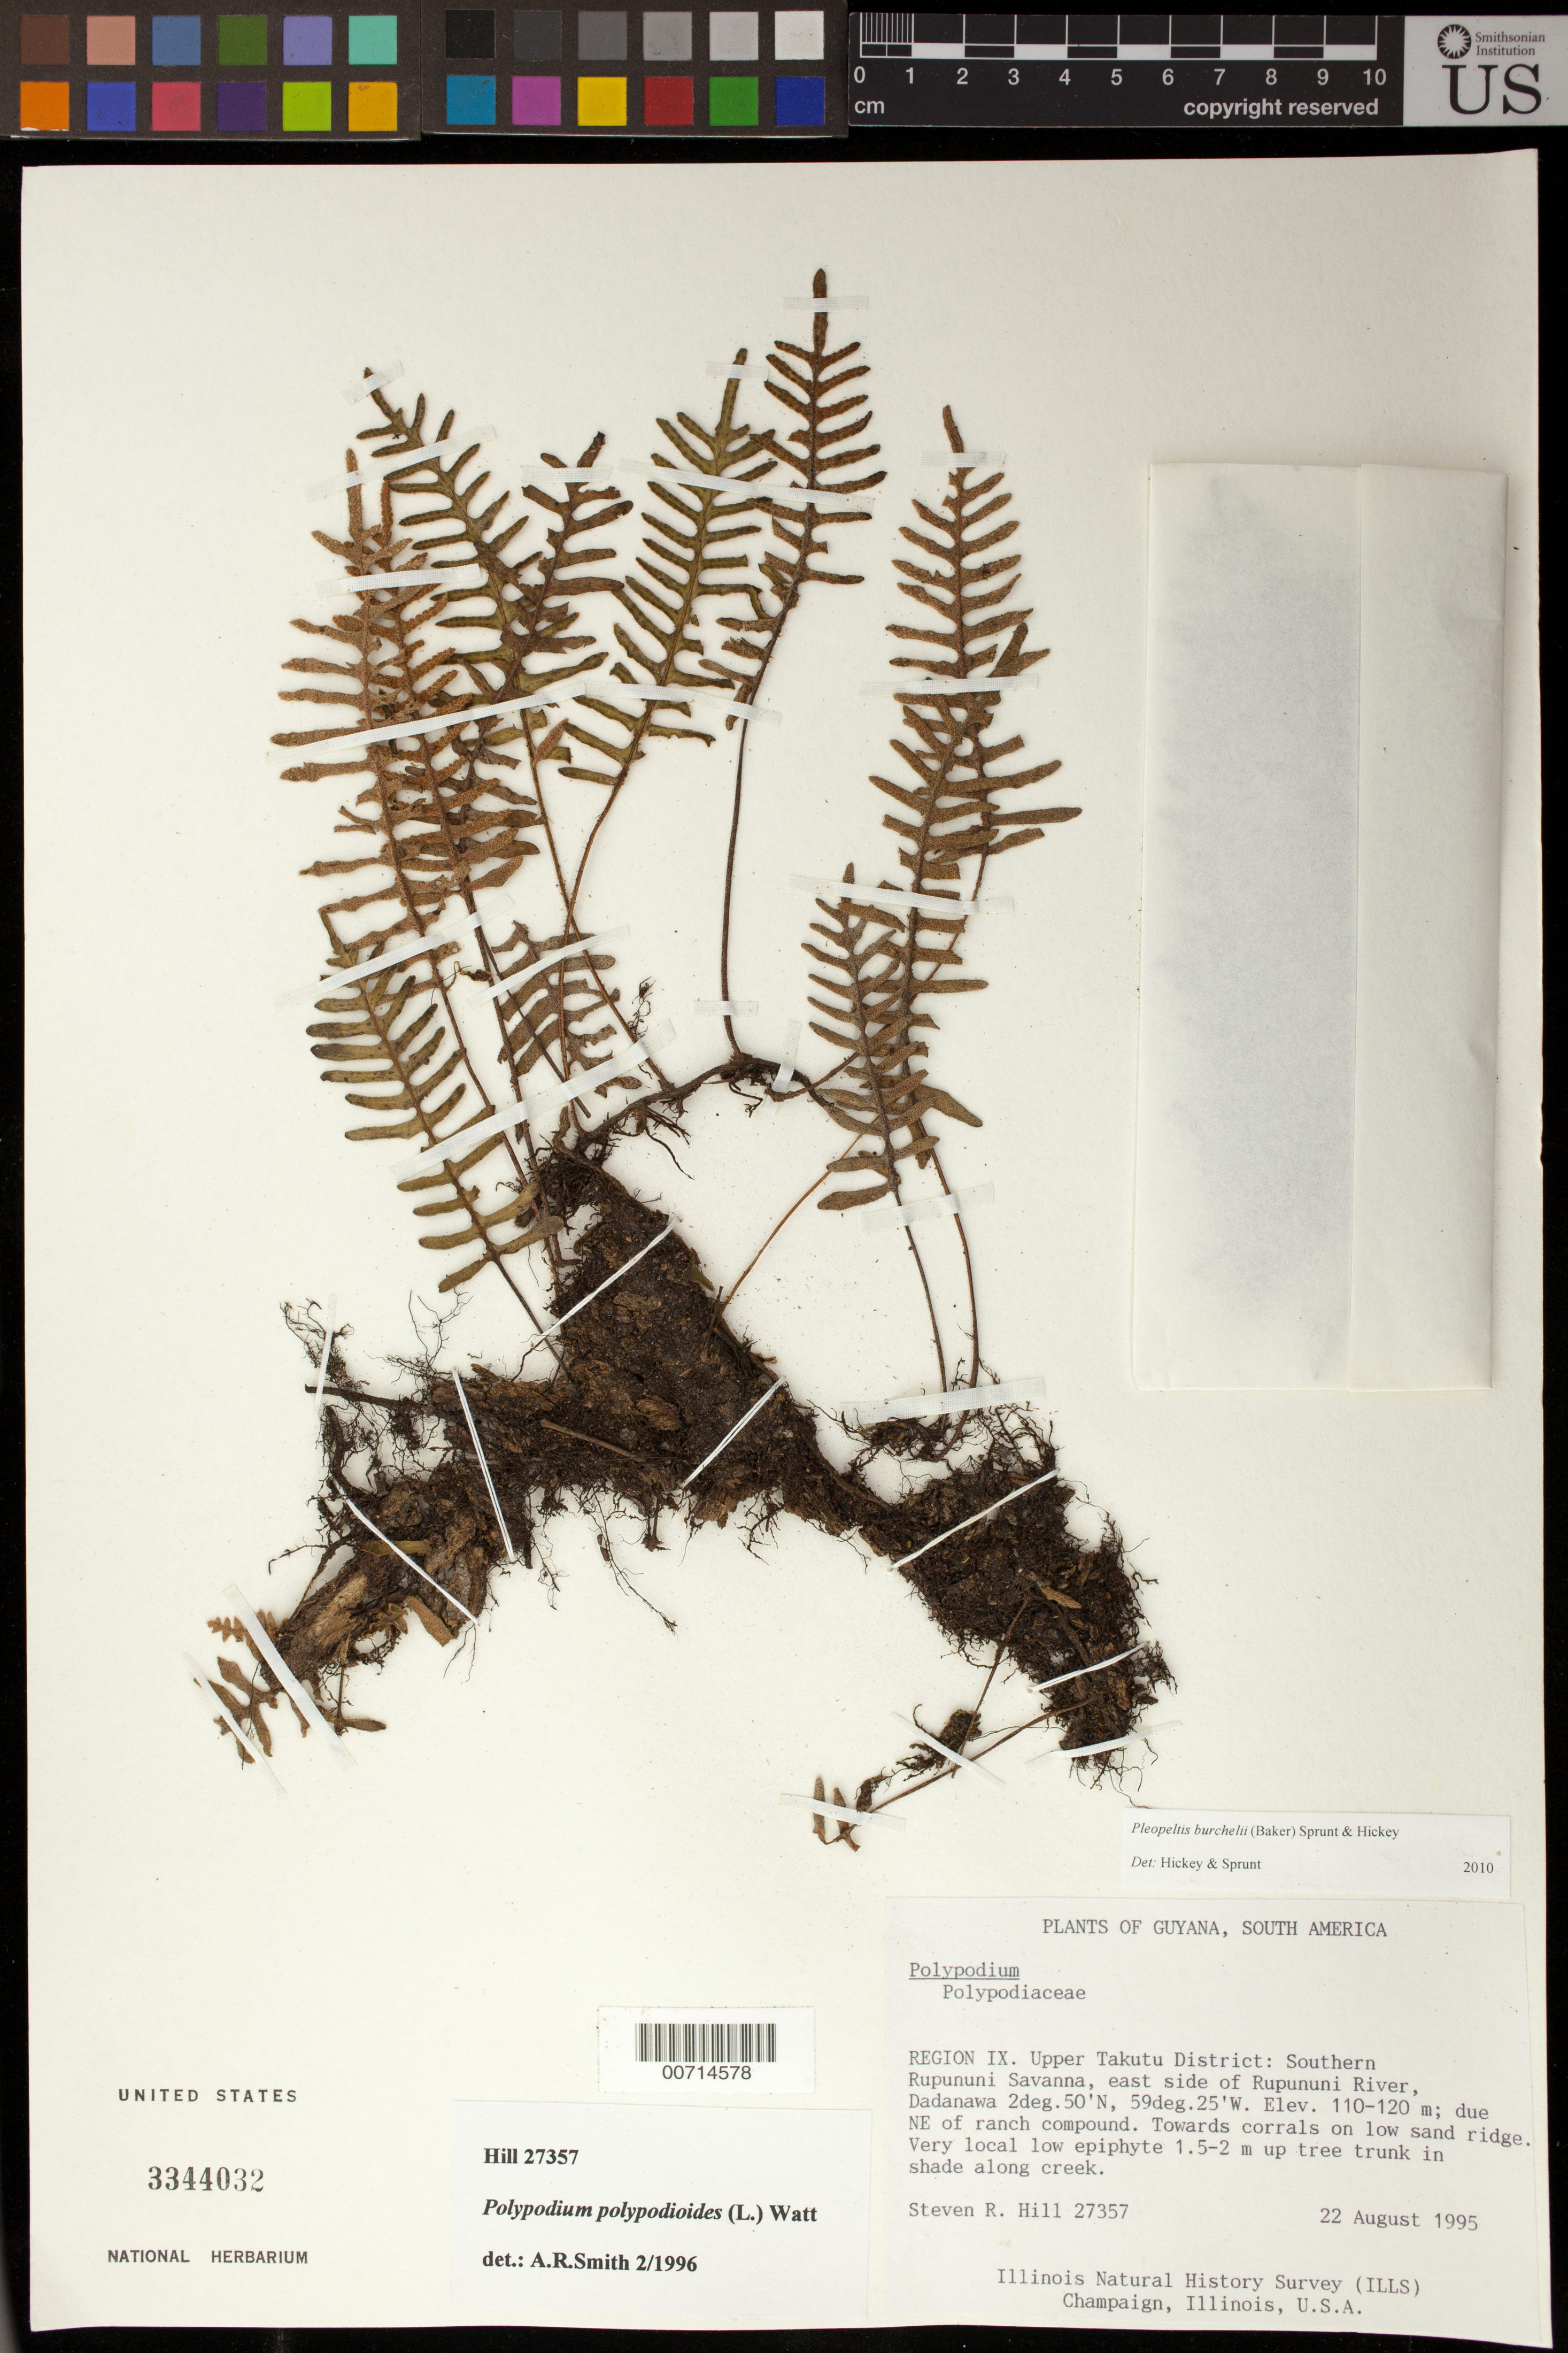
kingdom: Plantae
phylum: Tracheophyta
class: Polypodiopsida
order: Polypodiales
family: Polypodiaceae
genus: Pleopeltis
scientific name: Pleopeltis burchellii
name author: (Baker) Sprunt & Hickey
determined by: Hickey, R. J.; Sprunt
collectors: S. R. Hill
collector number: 27357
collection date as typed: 22-Aug-95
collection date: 1995-08-22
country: Guyana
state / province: U. Takutu-U. Essequibo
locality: Dadanawa, southern Rupununi Savanna, E side of Rupununi R.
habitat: Low sand ridge, in shade along creek; very local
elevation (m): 110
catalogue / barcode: US 3344032